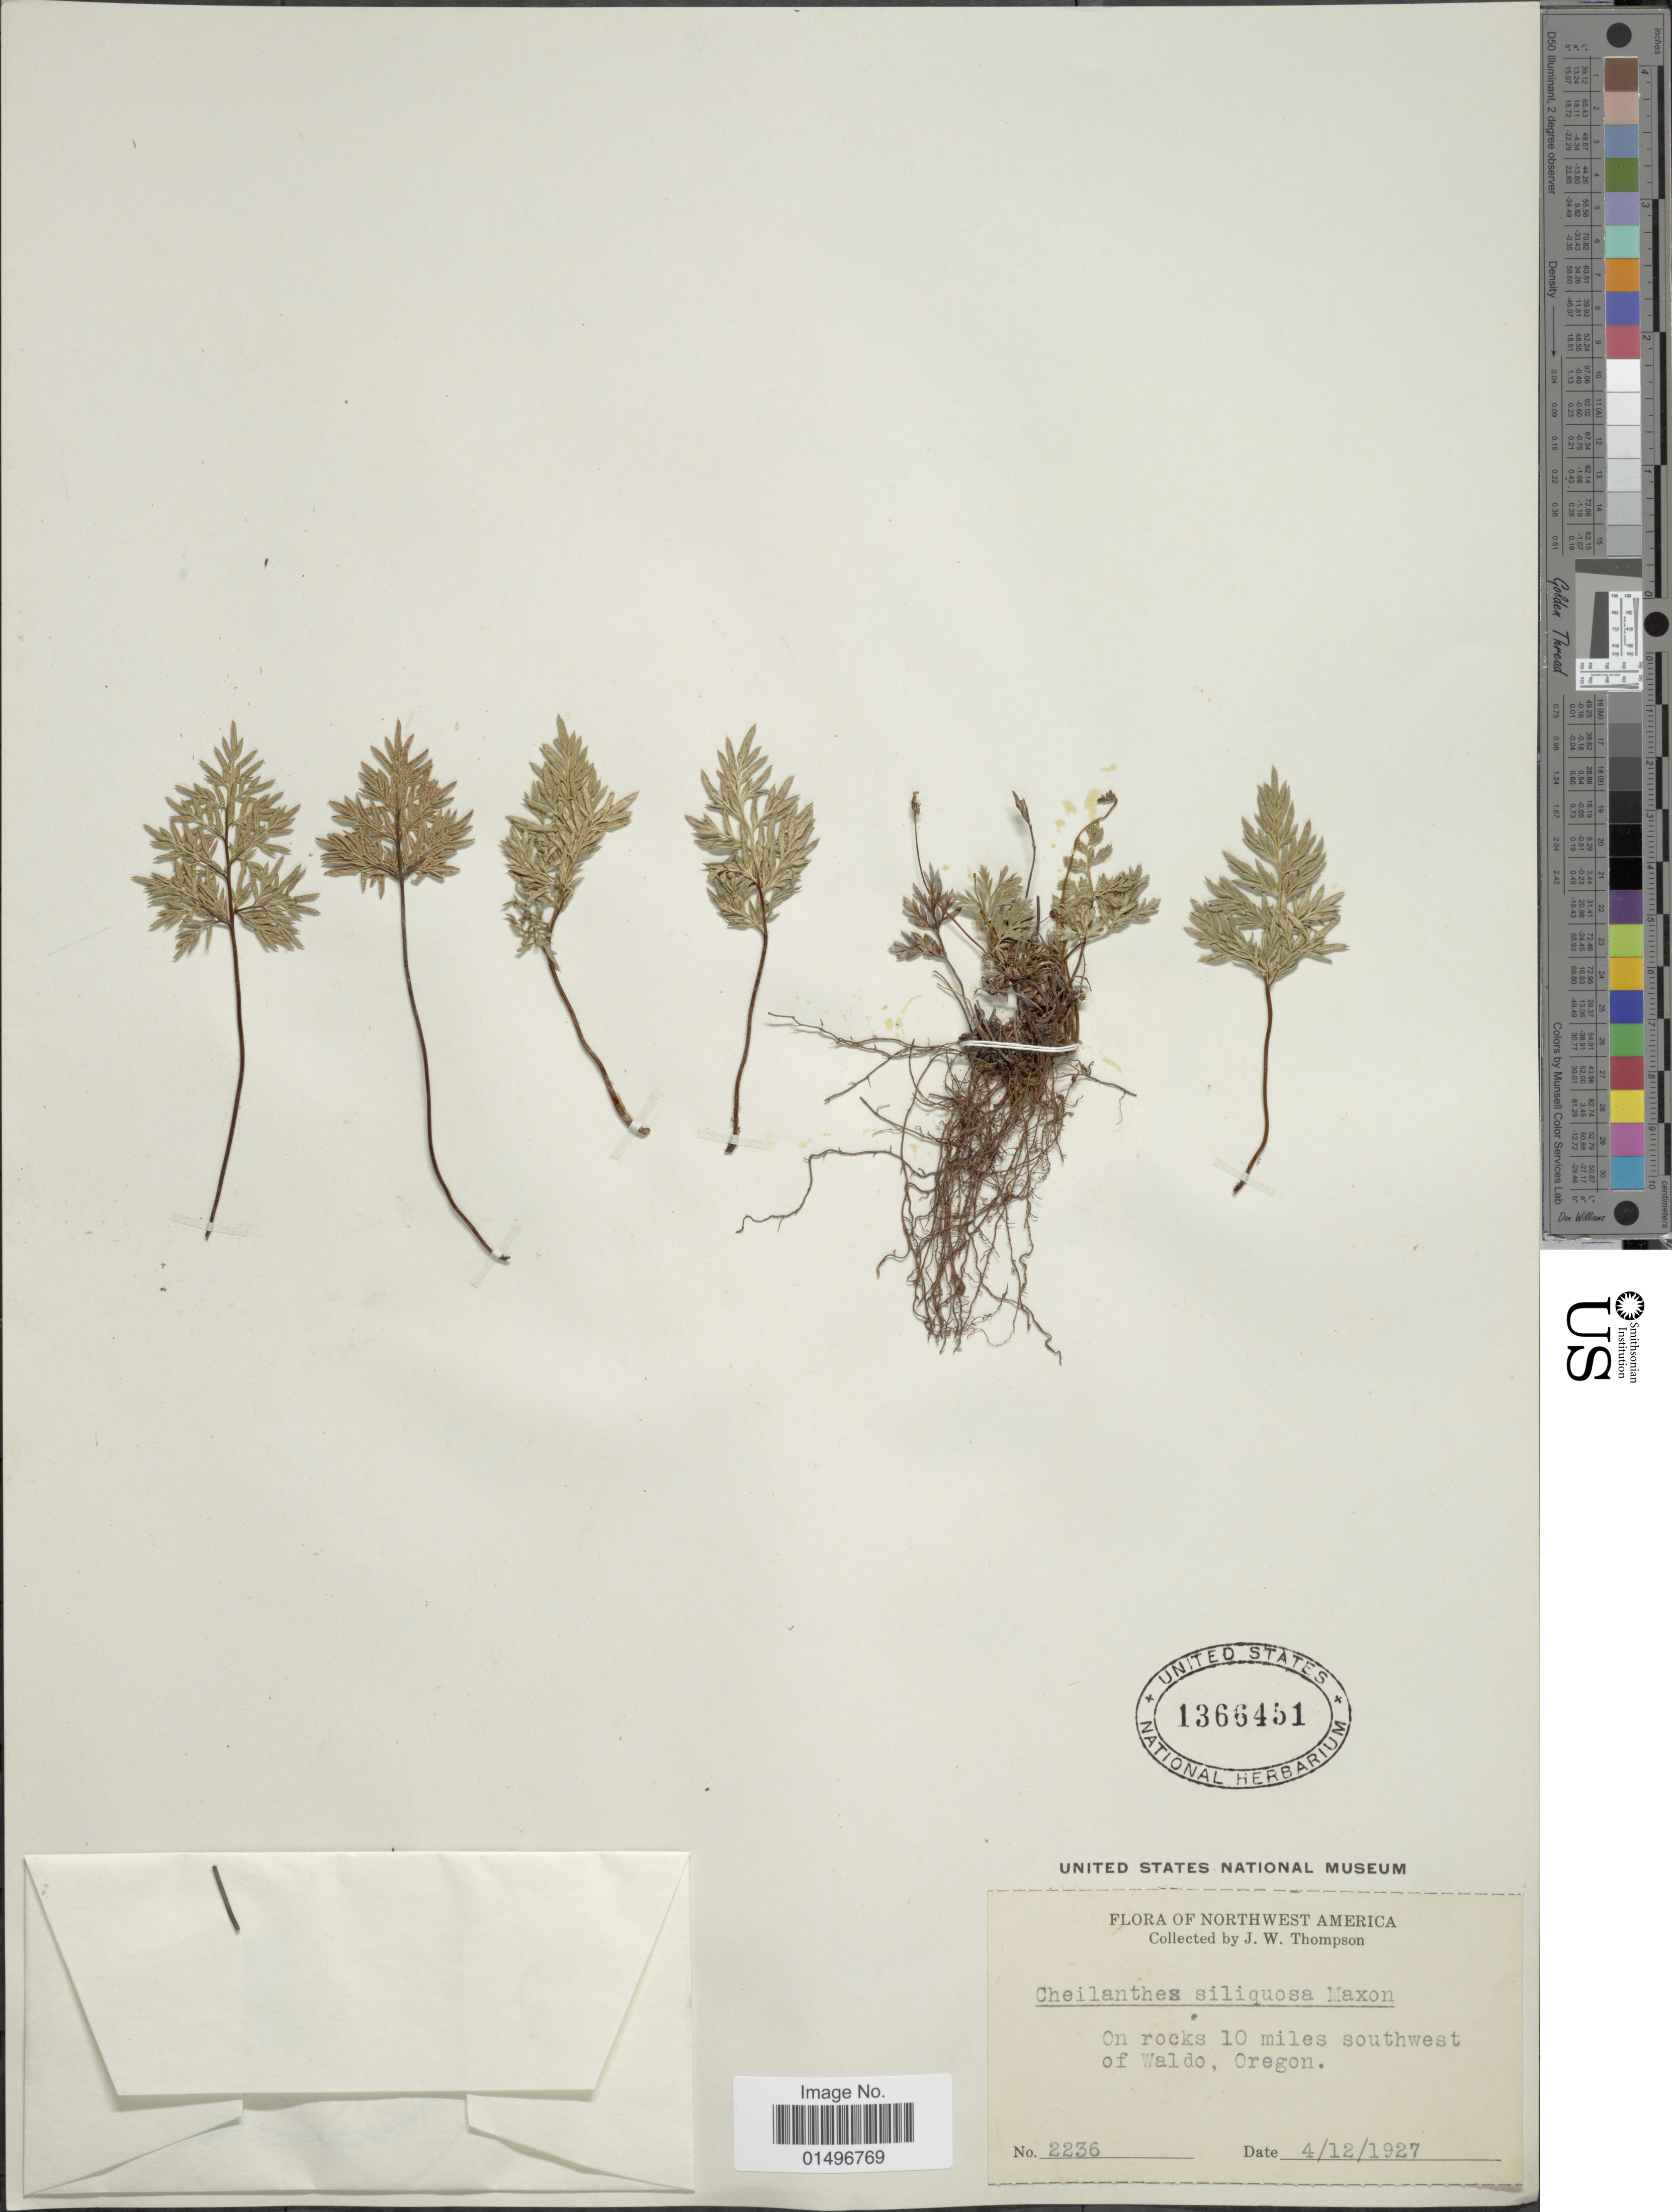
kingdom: Plantae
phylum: Tracheophyta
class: Polypodiopsida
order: Polypodiales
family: Pteridaceae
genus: Aspidotis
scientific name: Aspidotis densa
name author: (Brack.) Lellinger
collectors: J. W. Thompson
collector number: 2236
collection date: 1927-04-12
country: United States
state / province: Oregon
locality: Northwest America, on rocks 10 miles southwest of Waldo, Oregon.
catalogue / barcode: US 1366451